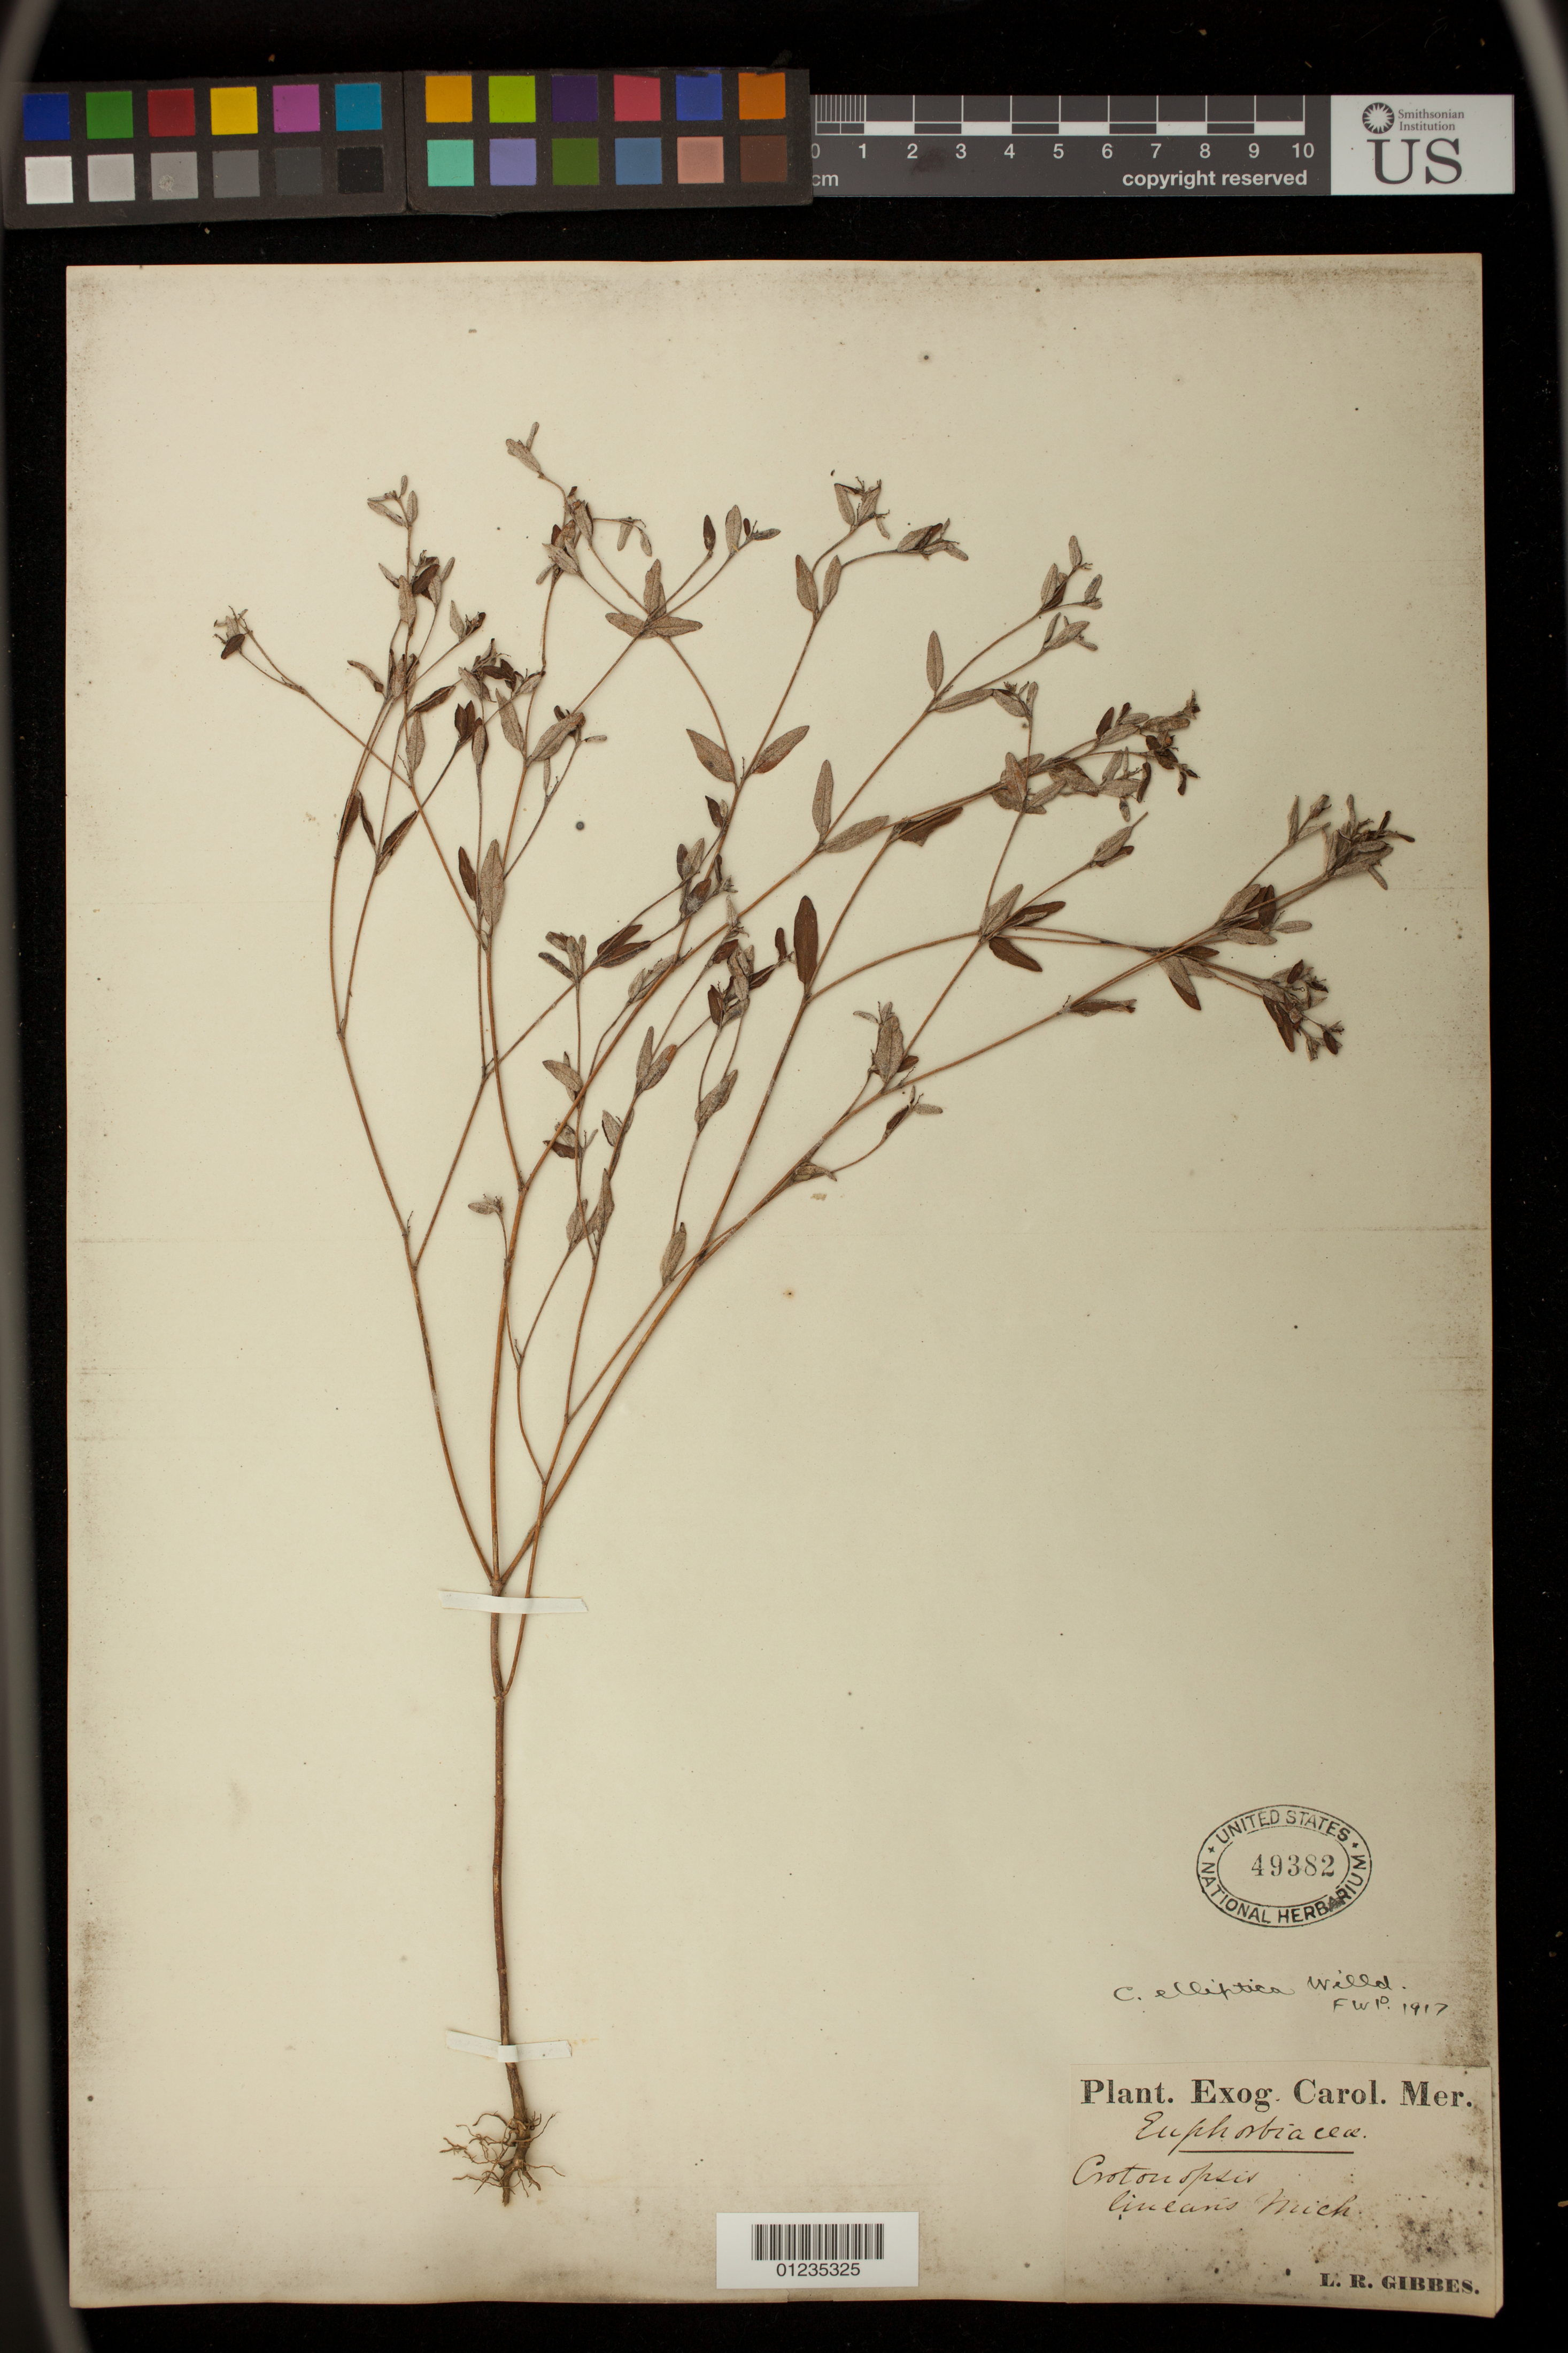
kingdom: Plantae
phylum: Tracheophyta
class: Magnoliopsida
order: Malpighiales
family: Euphorbiaceae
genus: Crotonopsis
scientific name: Crotonopsis elliptica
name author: Willd.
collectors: L. Gibbes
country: United States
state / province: North Carolina / South Carolina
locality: Carolinas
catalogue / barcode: US 49382